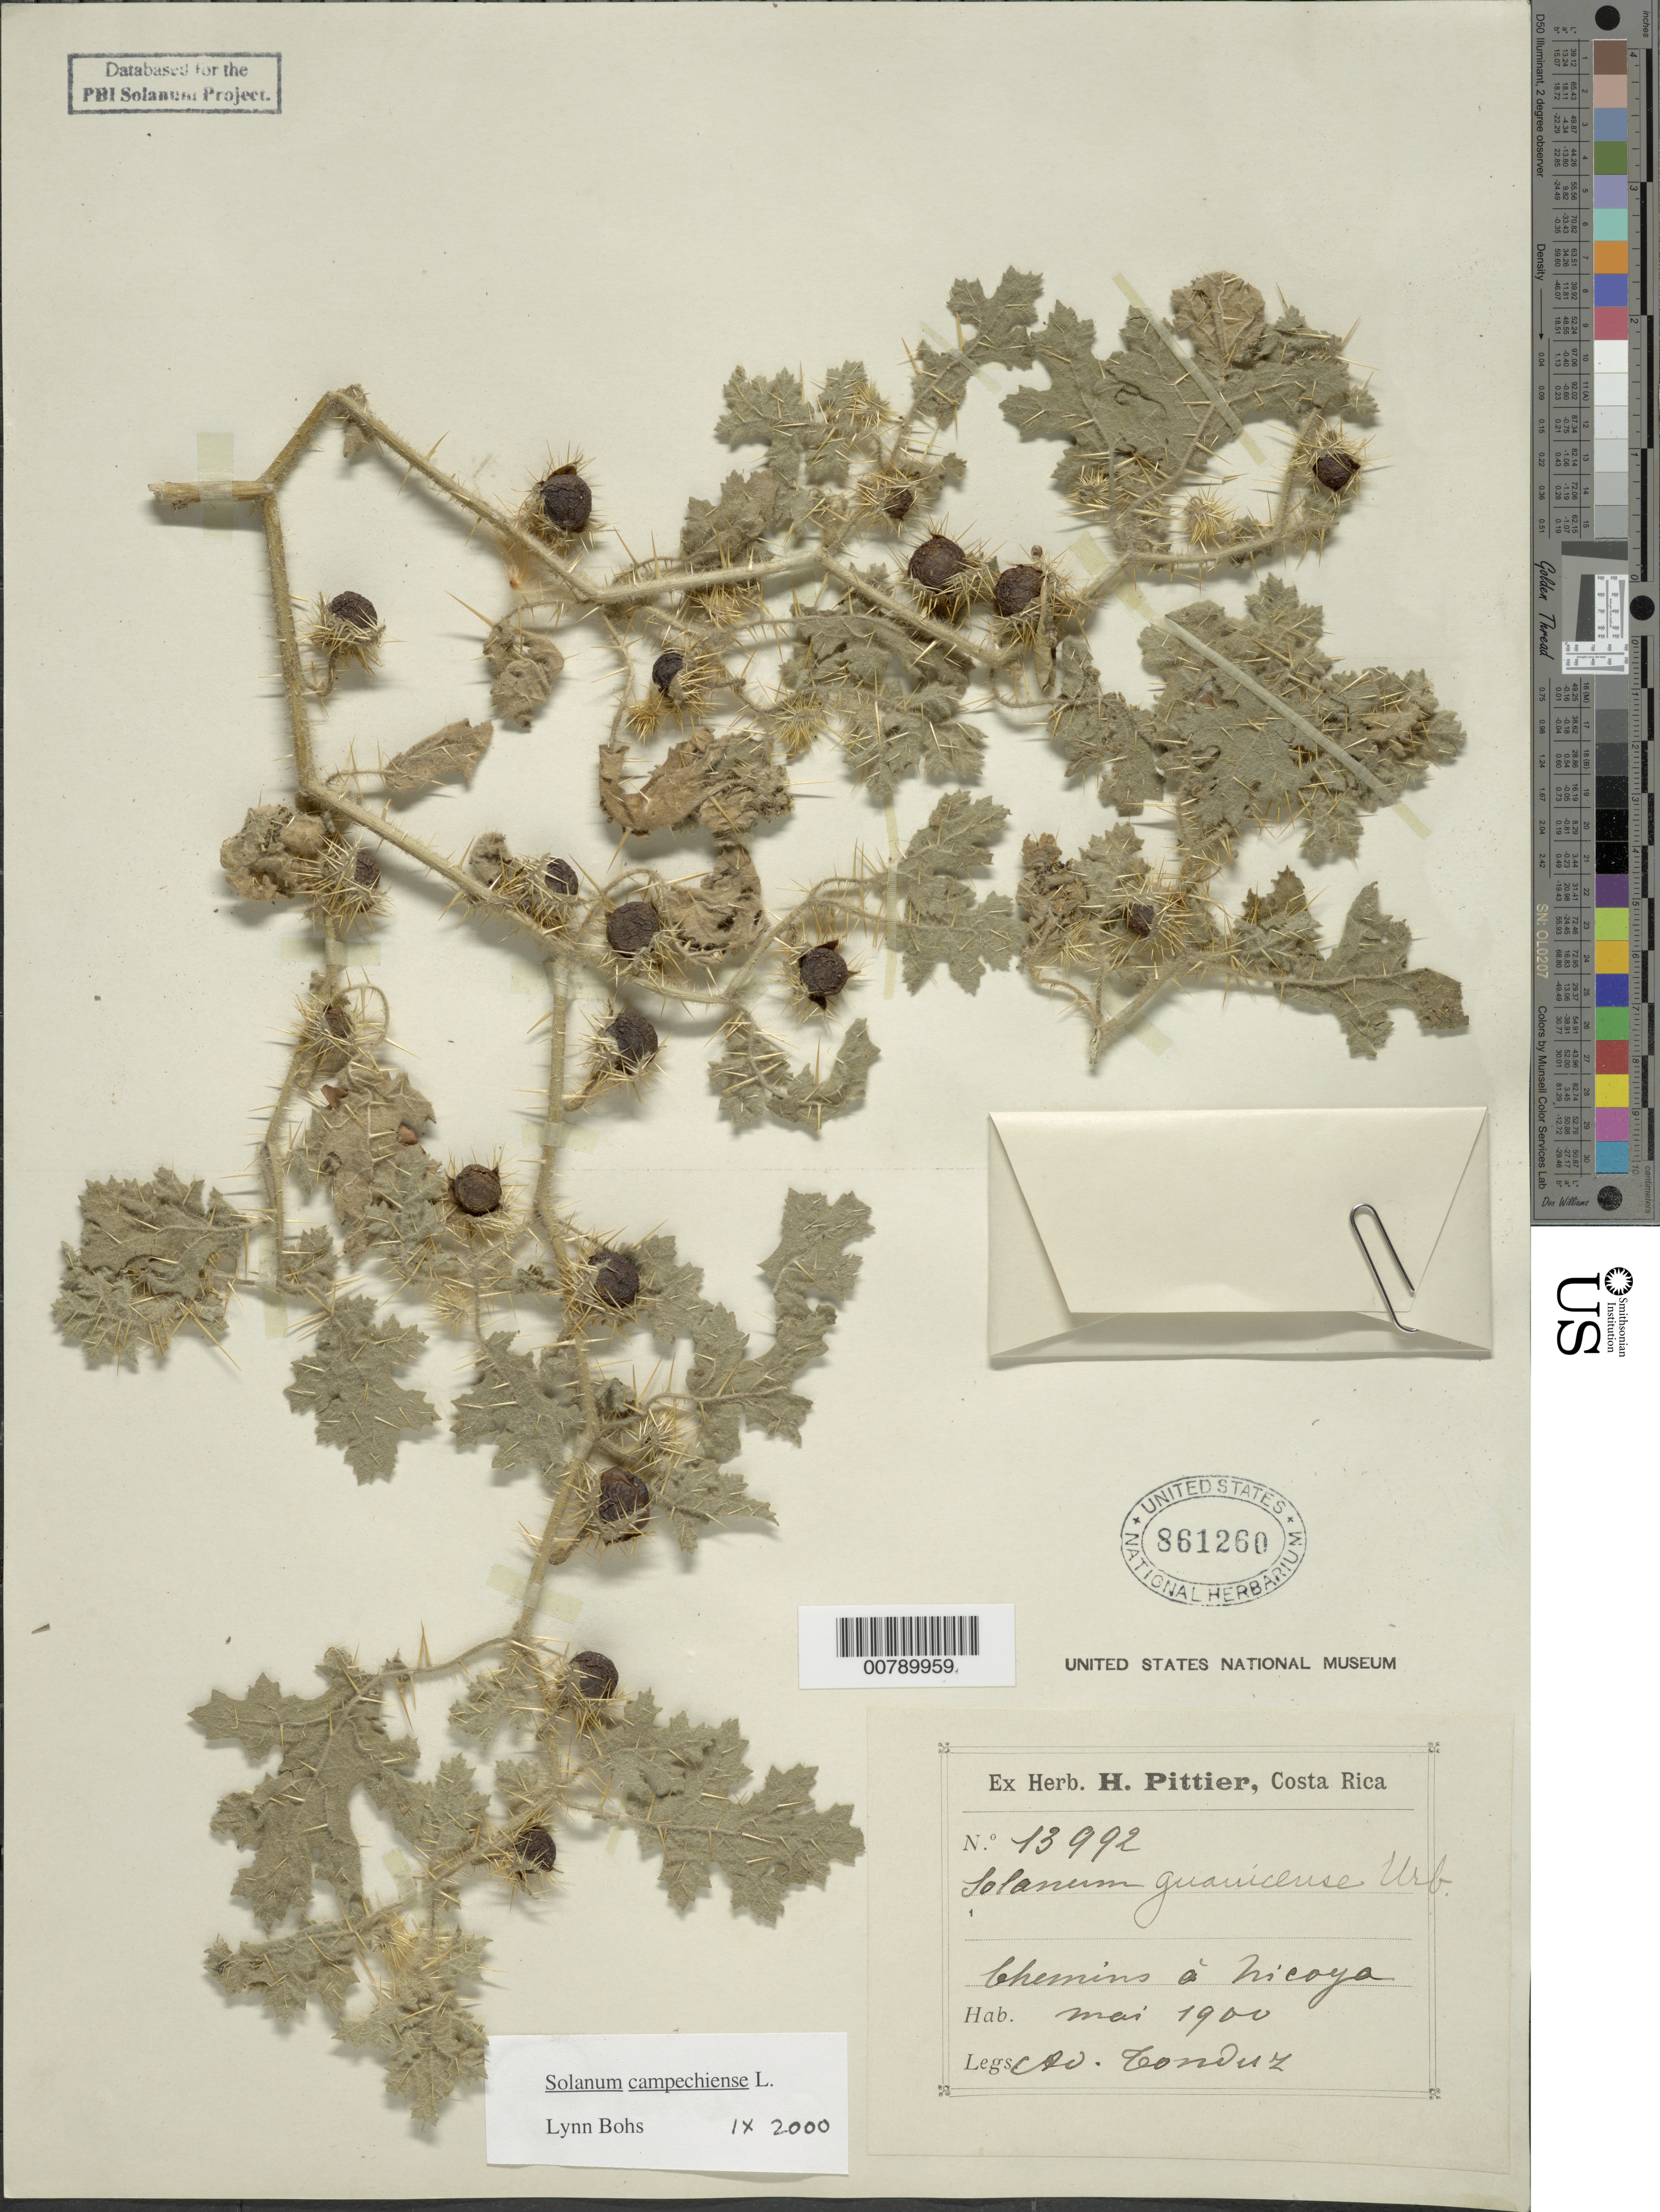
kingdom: Plantae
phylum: Tracheophyta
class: Magnoliopsida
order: Solanales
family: Solanaceae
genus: Solanum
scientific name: Solanum campechiense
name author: L.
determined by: Bohs, L. A.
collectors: A. Tonduz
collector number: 13992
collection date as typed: May 1900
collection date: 1900-05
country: Costa Rica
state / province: Guanacaste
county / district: Matambú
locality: Chemins á Nicoya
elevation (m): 120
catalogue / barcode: US 861260